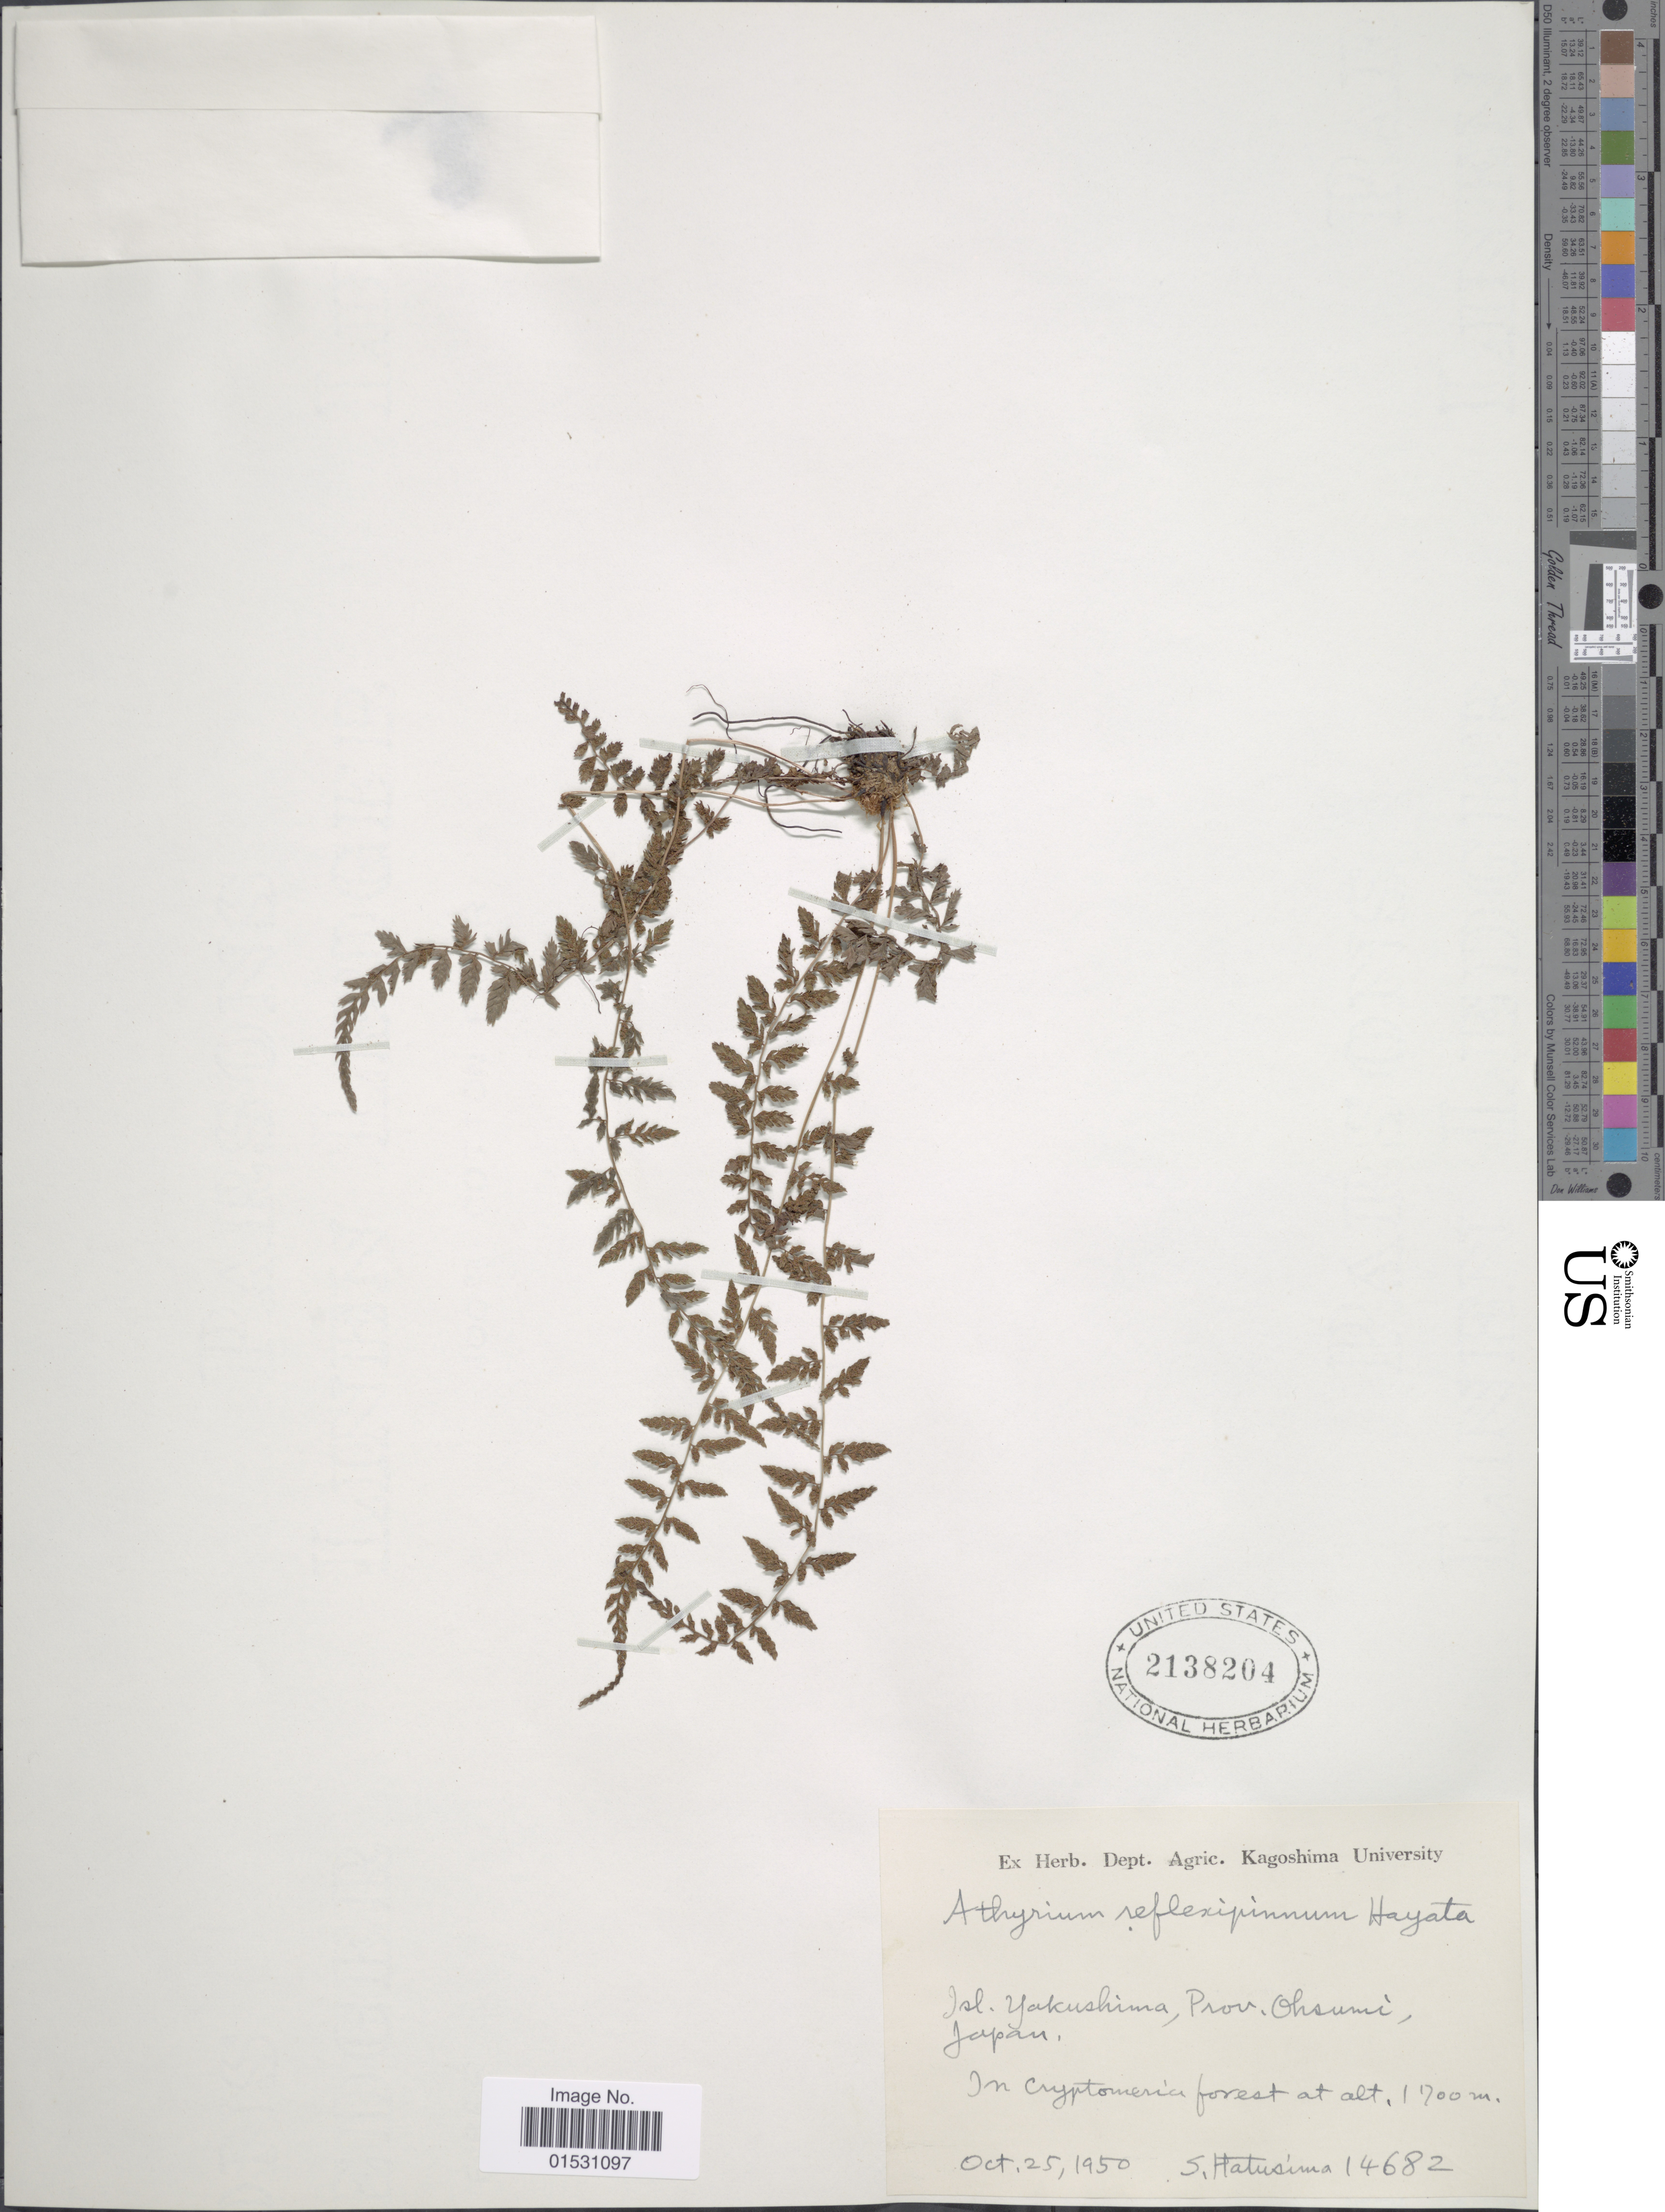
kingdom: Plantae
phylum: Tracheophyta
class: Polypodiopsida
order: Polypodiales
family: Athyriaceae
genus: Athyrium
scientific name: Athyrium reflexipinnum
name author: Hayata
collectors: S. Hatusima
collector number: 14682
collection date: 1950-10-25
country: Japan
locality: Isl. Yakushima, Prov. Ohsumi.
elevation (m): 1700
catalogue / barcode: US 2138204